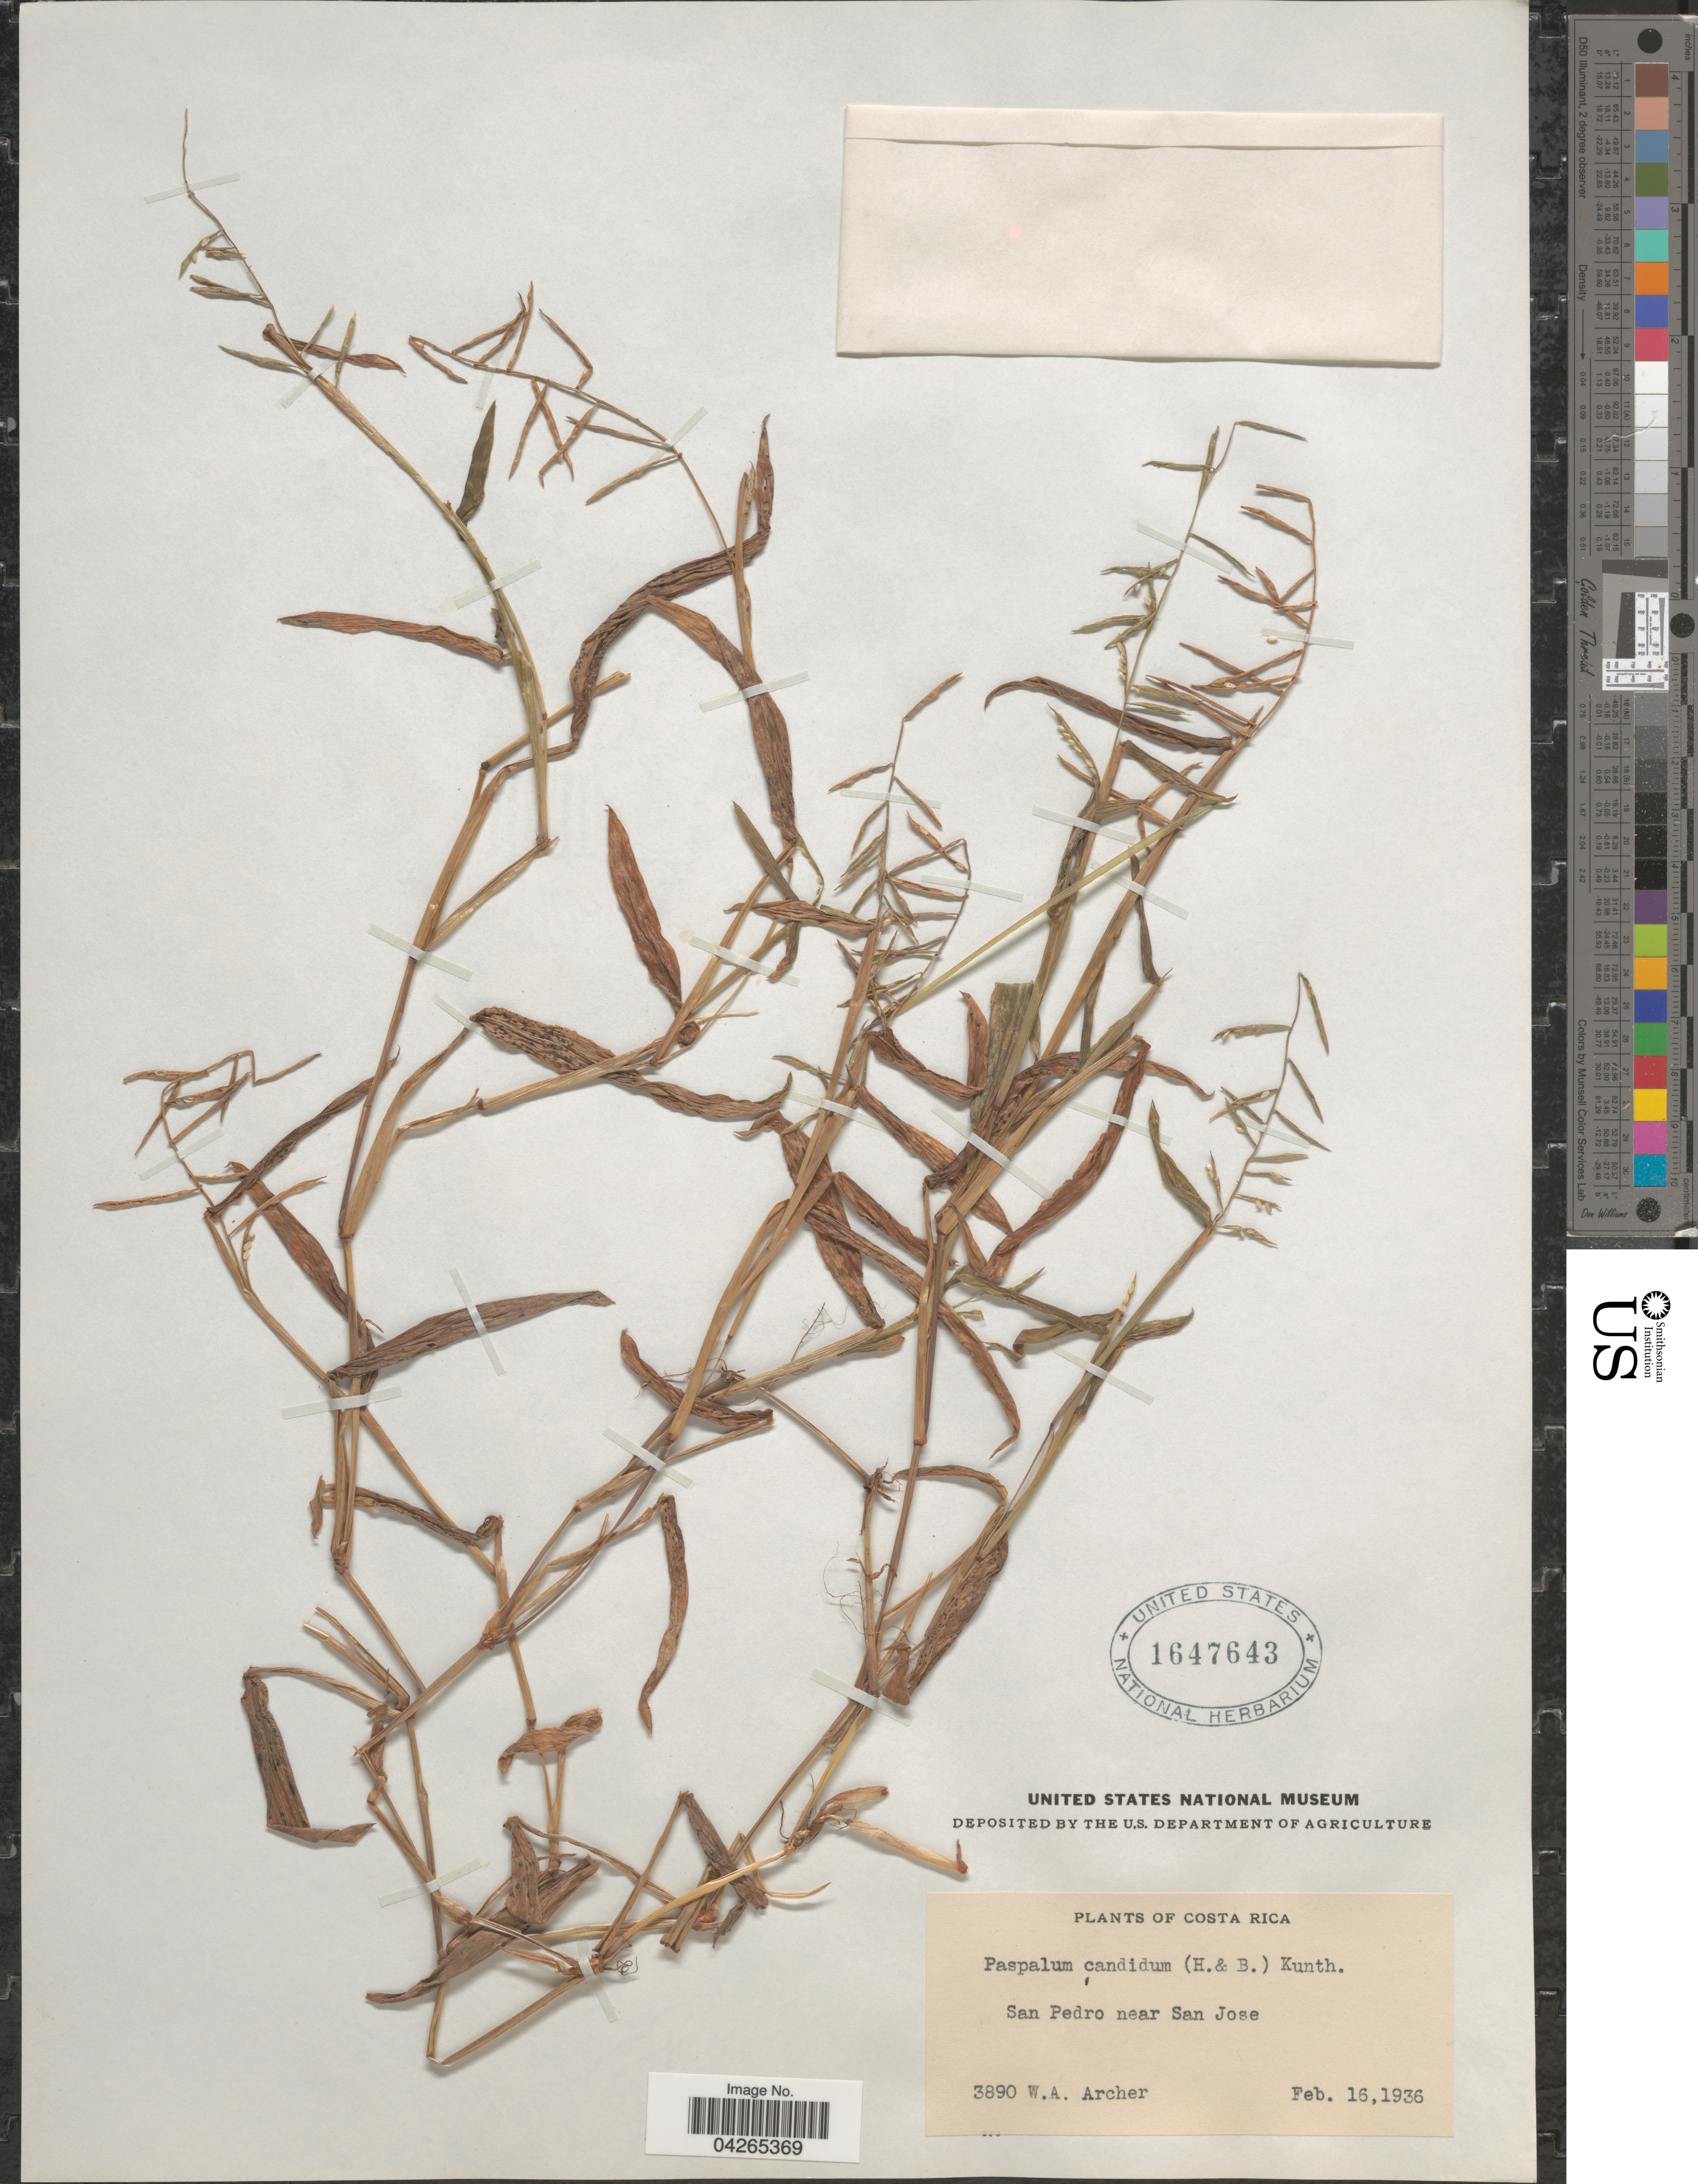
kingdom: Plantae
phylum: Tracheophyta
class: Liliopsida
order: Poales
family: Poaceae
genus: Paspalum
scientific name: Paspalum candidum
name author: (Humb. & Bonpl. ex Fleugge) Kunth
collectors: W. Archer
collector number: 3890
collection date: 1936-02-16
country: Costa Rica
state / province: San José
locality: San Pedro near San Jose.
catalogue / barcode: US 1647643